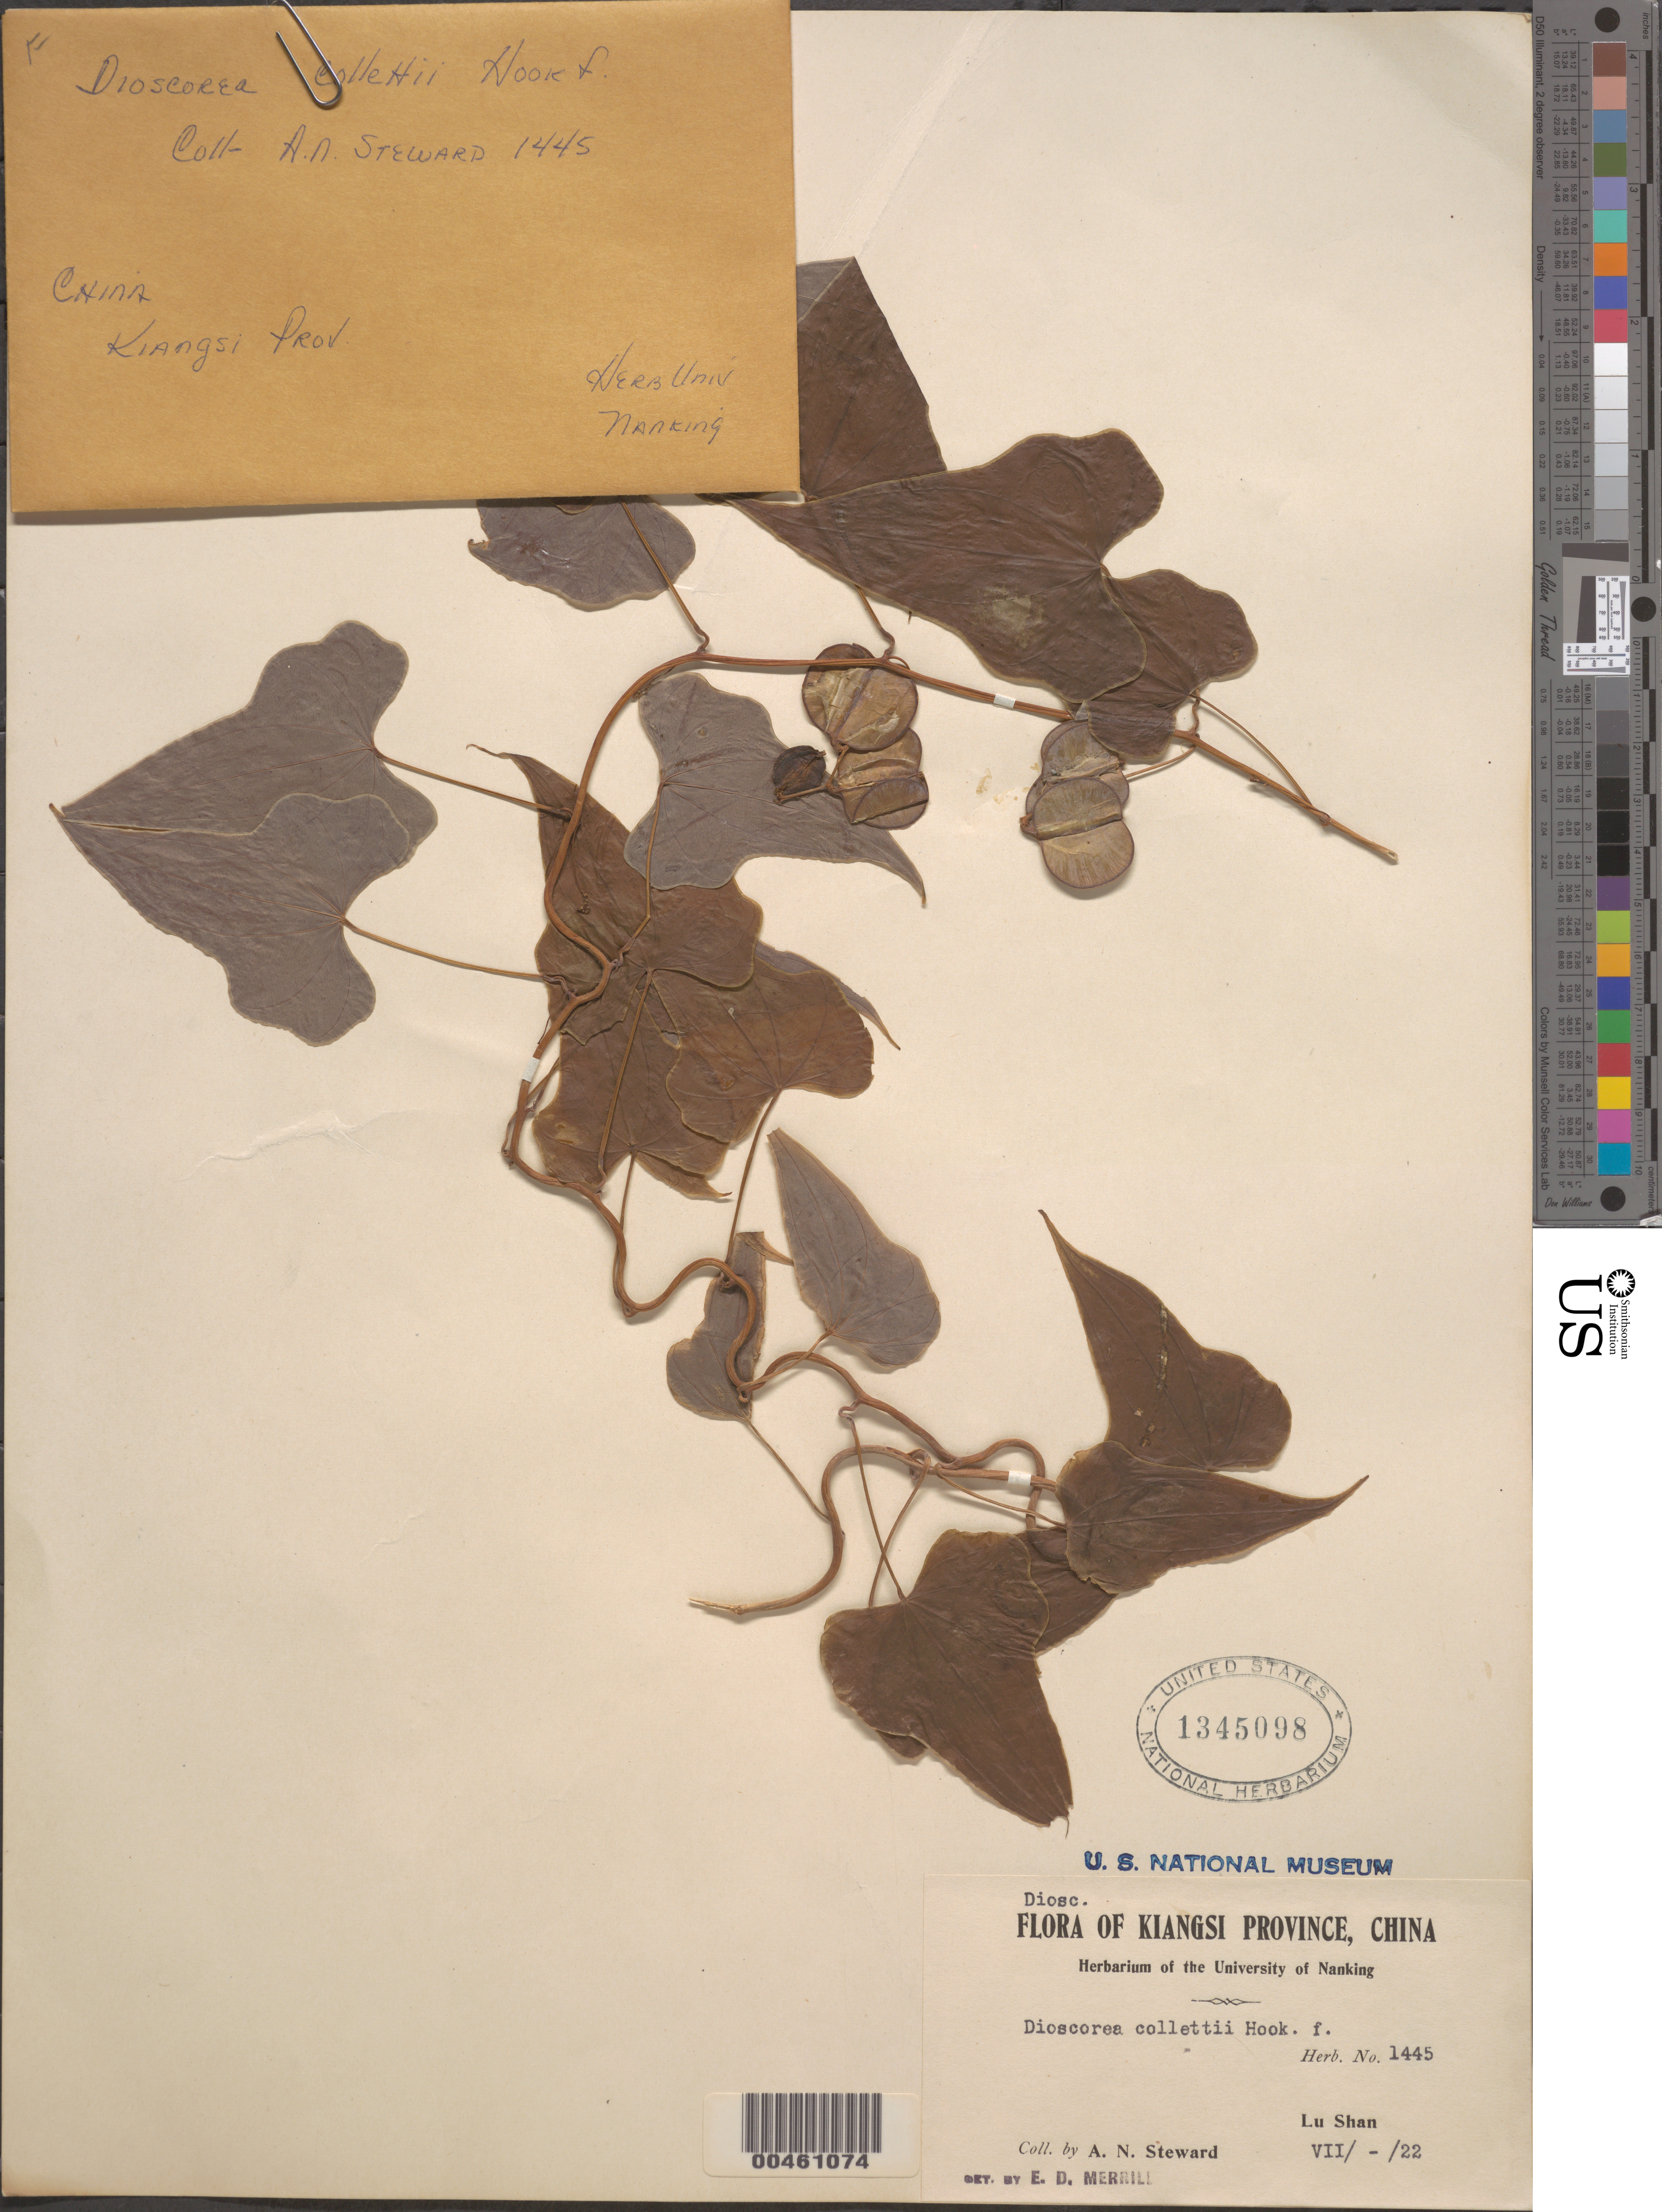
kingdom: Plantae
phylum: Tracheophyta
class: Liliopsida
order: Dioscoreales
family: Dioscoreaceae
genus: Dioscorea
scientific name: Dioscorea collettii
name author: Hook. f.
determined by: Merrill, Elmer D.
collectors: A. N. Steward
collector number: Herb. No. 1445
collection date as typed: Jul 1922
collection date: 1922-07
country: China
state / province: Jiangxi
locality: Lu Shan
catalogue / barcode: US 1345098